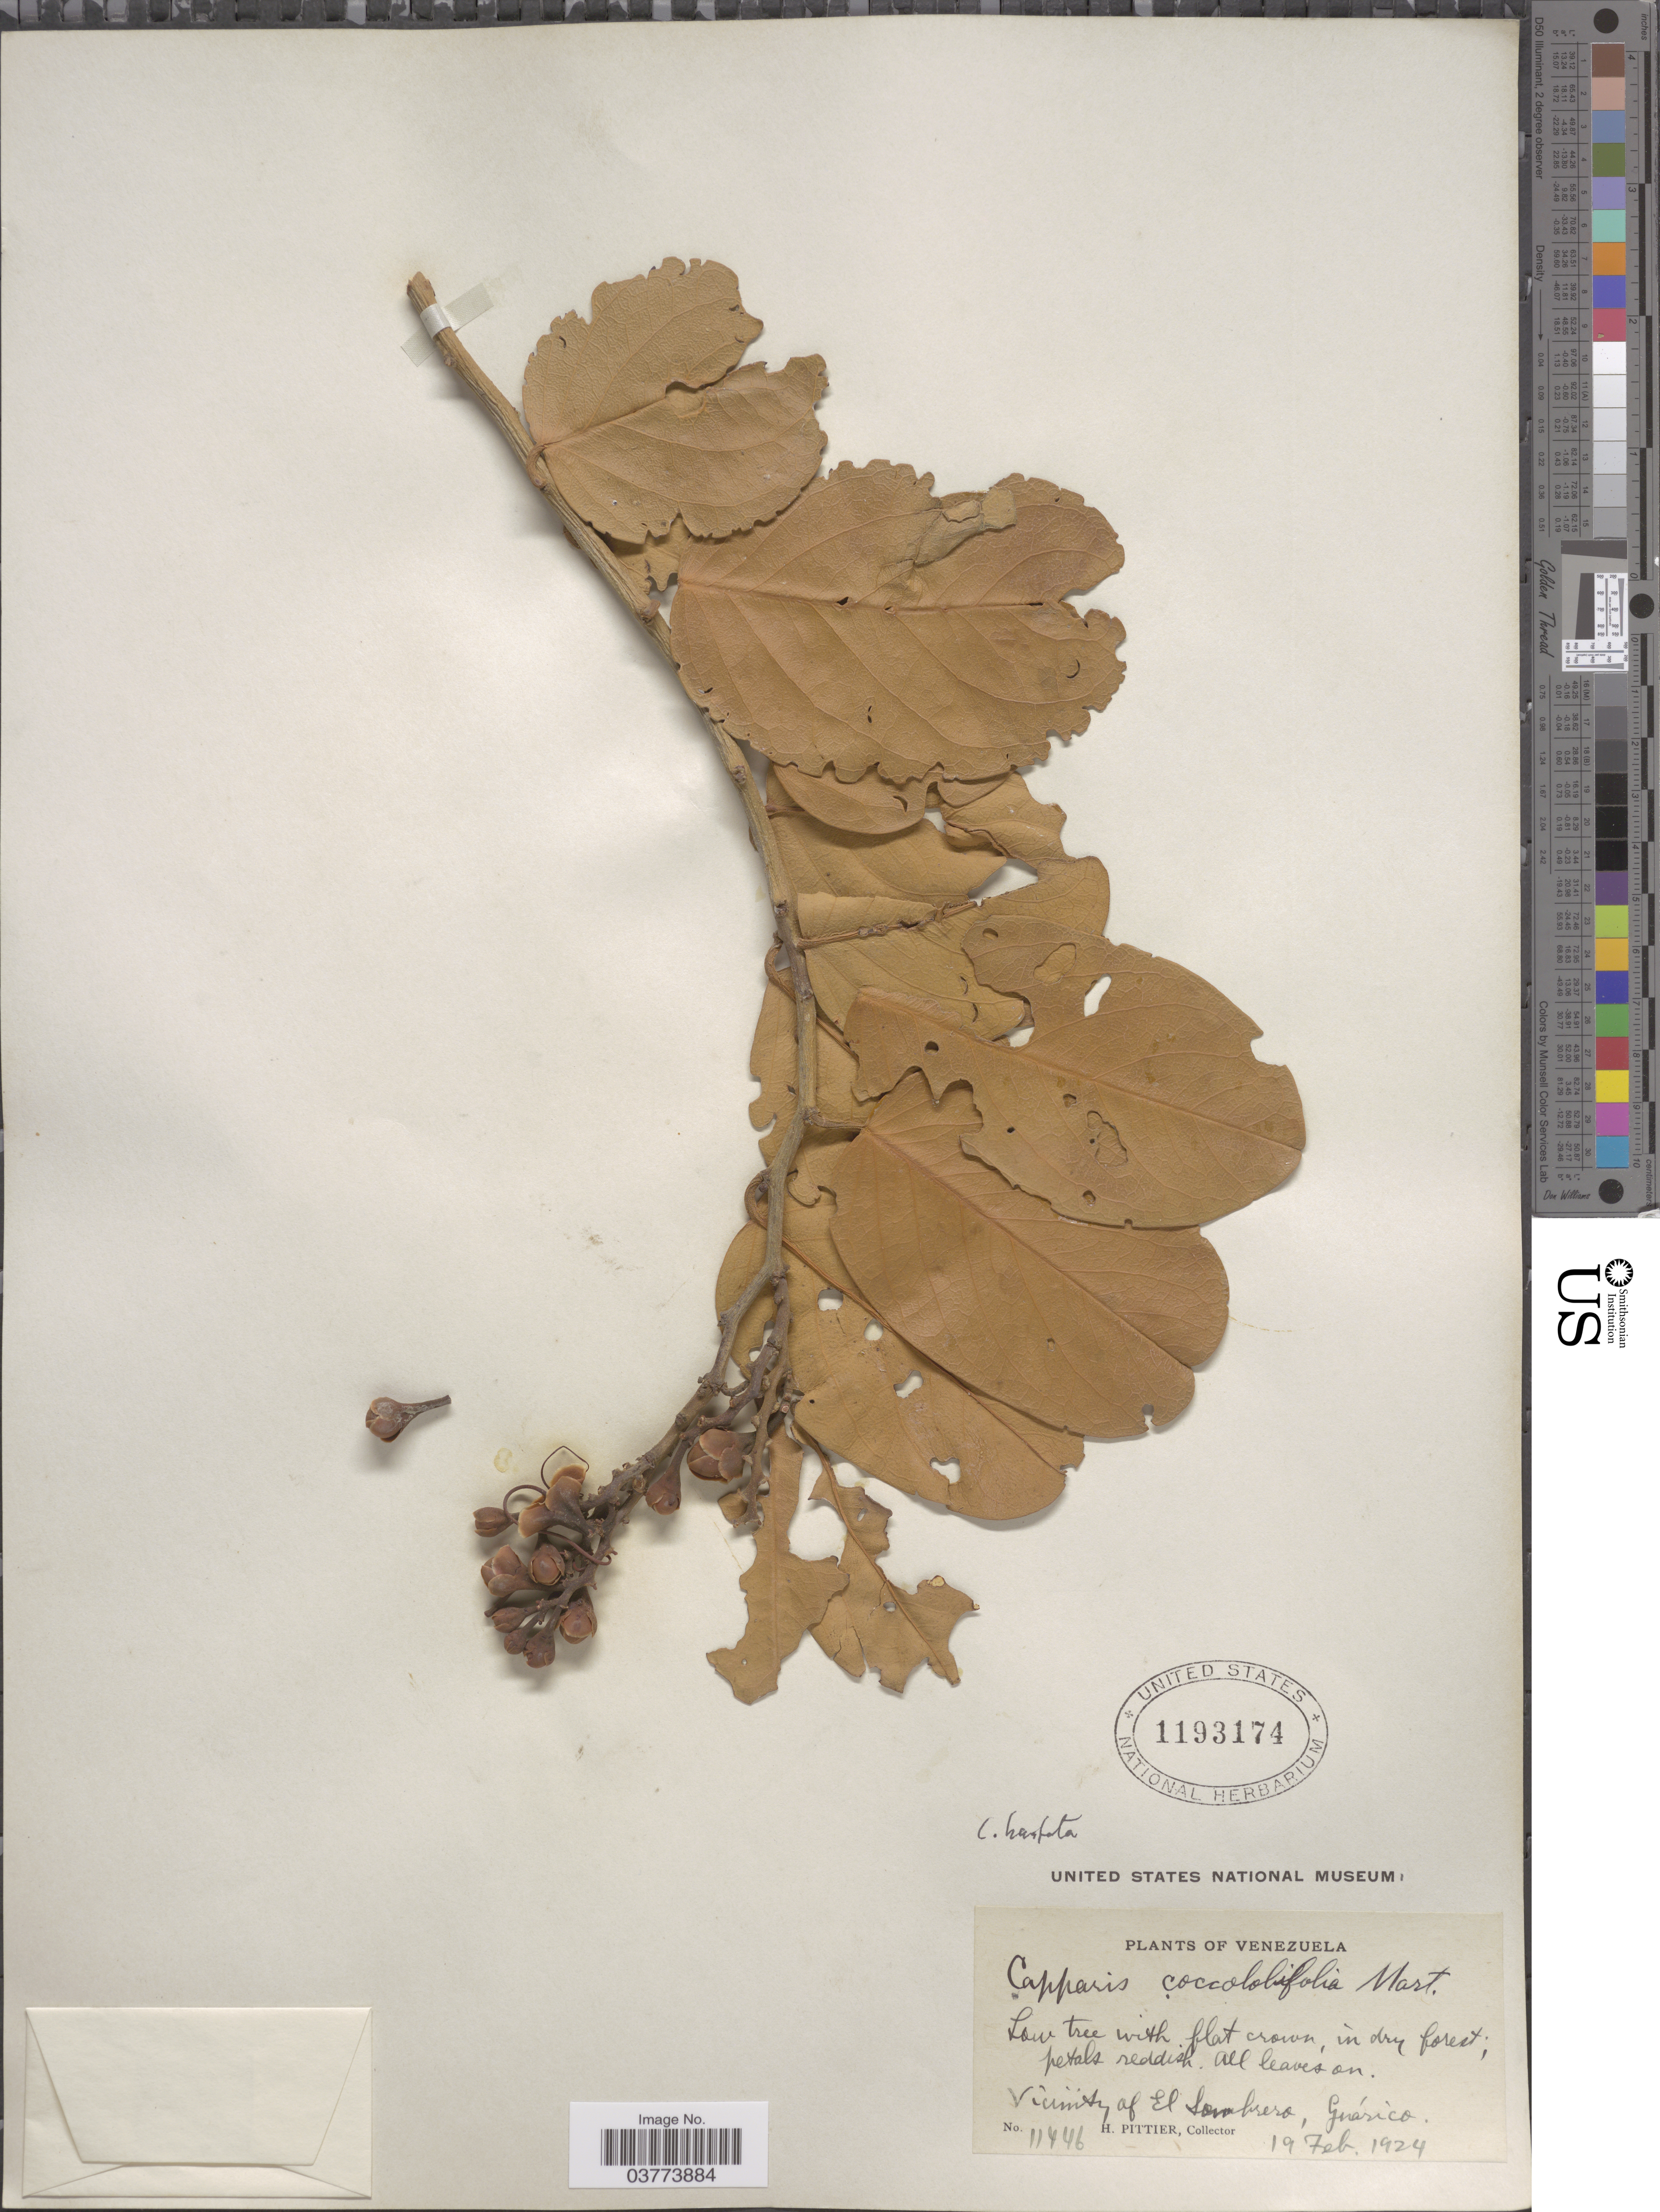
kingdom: Plantae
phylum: Tracheophyta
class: Magnoliopsida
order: Brassicales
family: Capparaceae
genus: Cynophalla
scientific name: Cynophalla hastata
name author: (Jacq.) J. Presl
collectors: H. F. Pittier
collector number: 11446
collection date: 1924-02-19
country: Venezuela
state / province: Guarico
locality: In dry forest. Vicinity of El Sombrero, Guárico.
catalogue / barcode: US 1193174